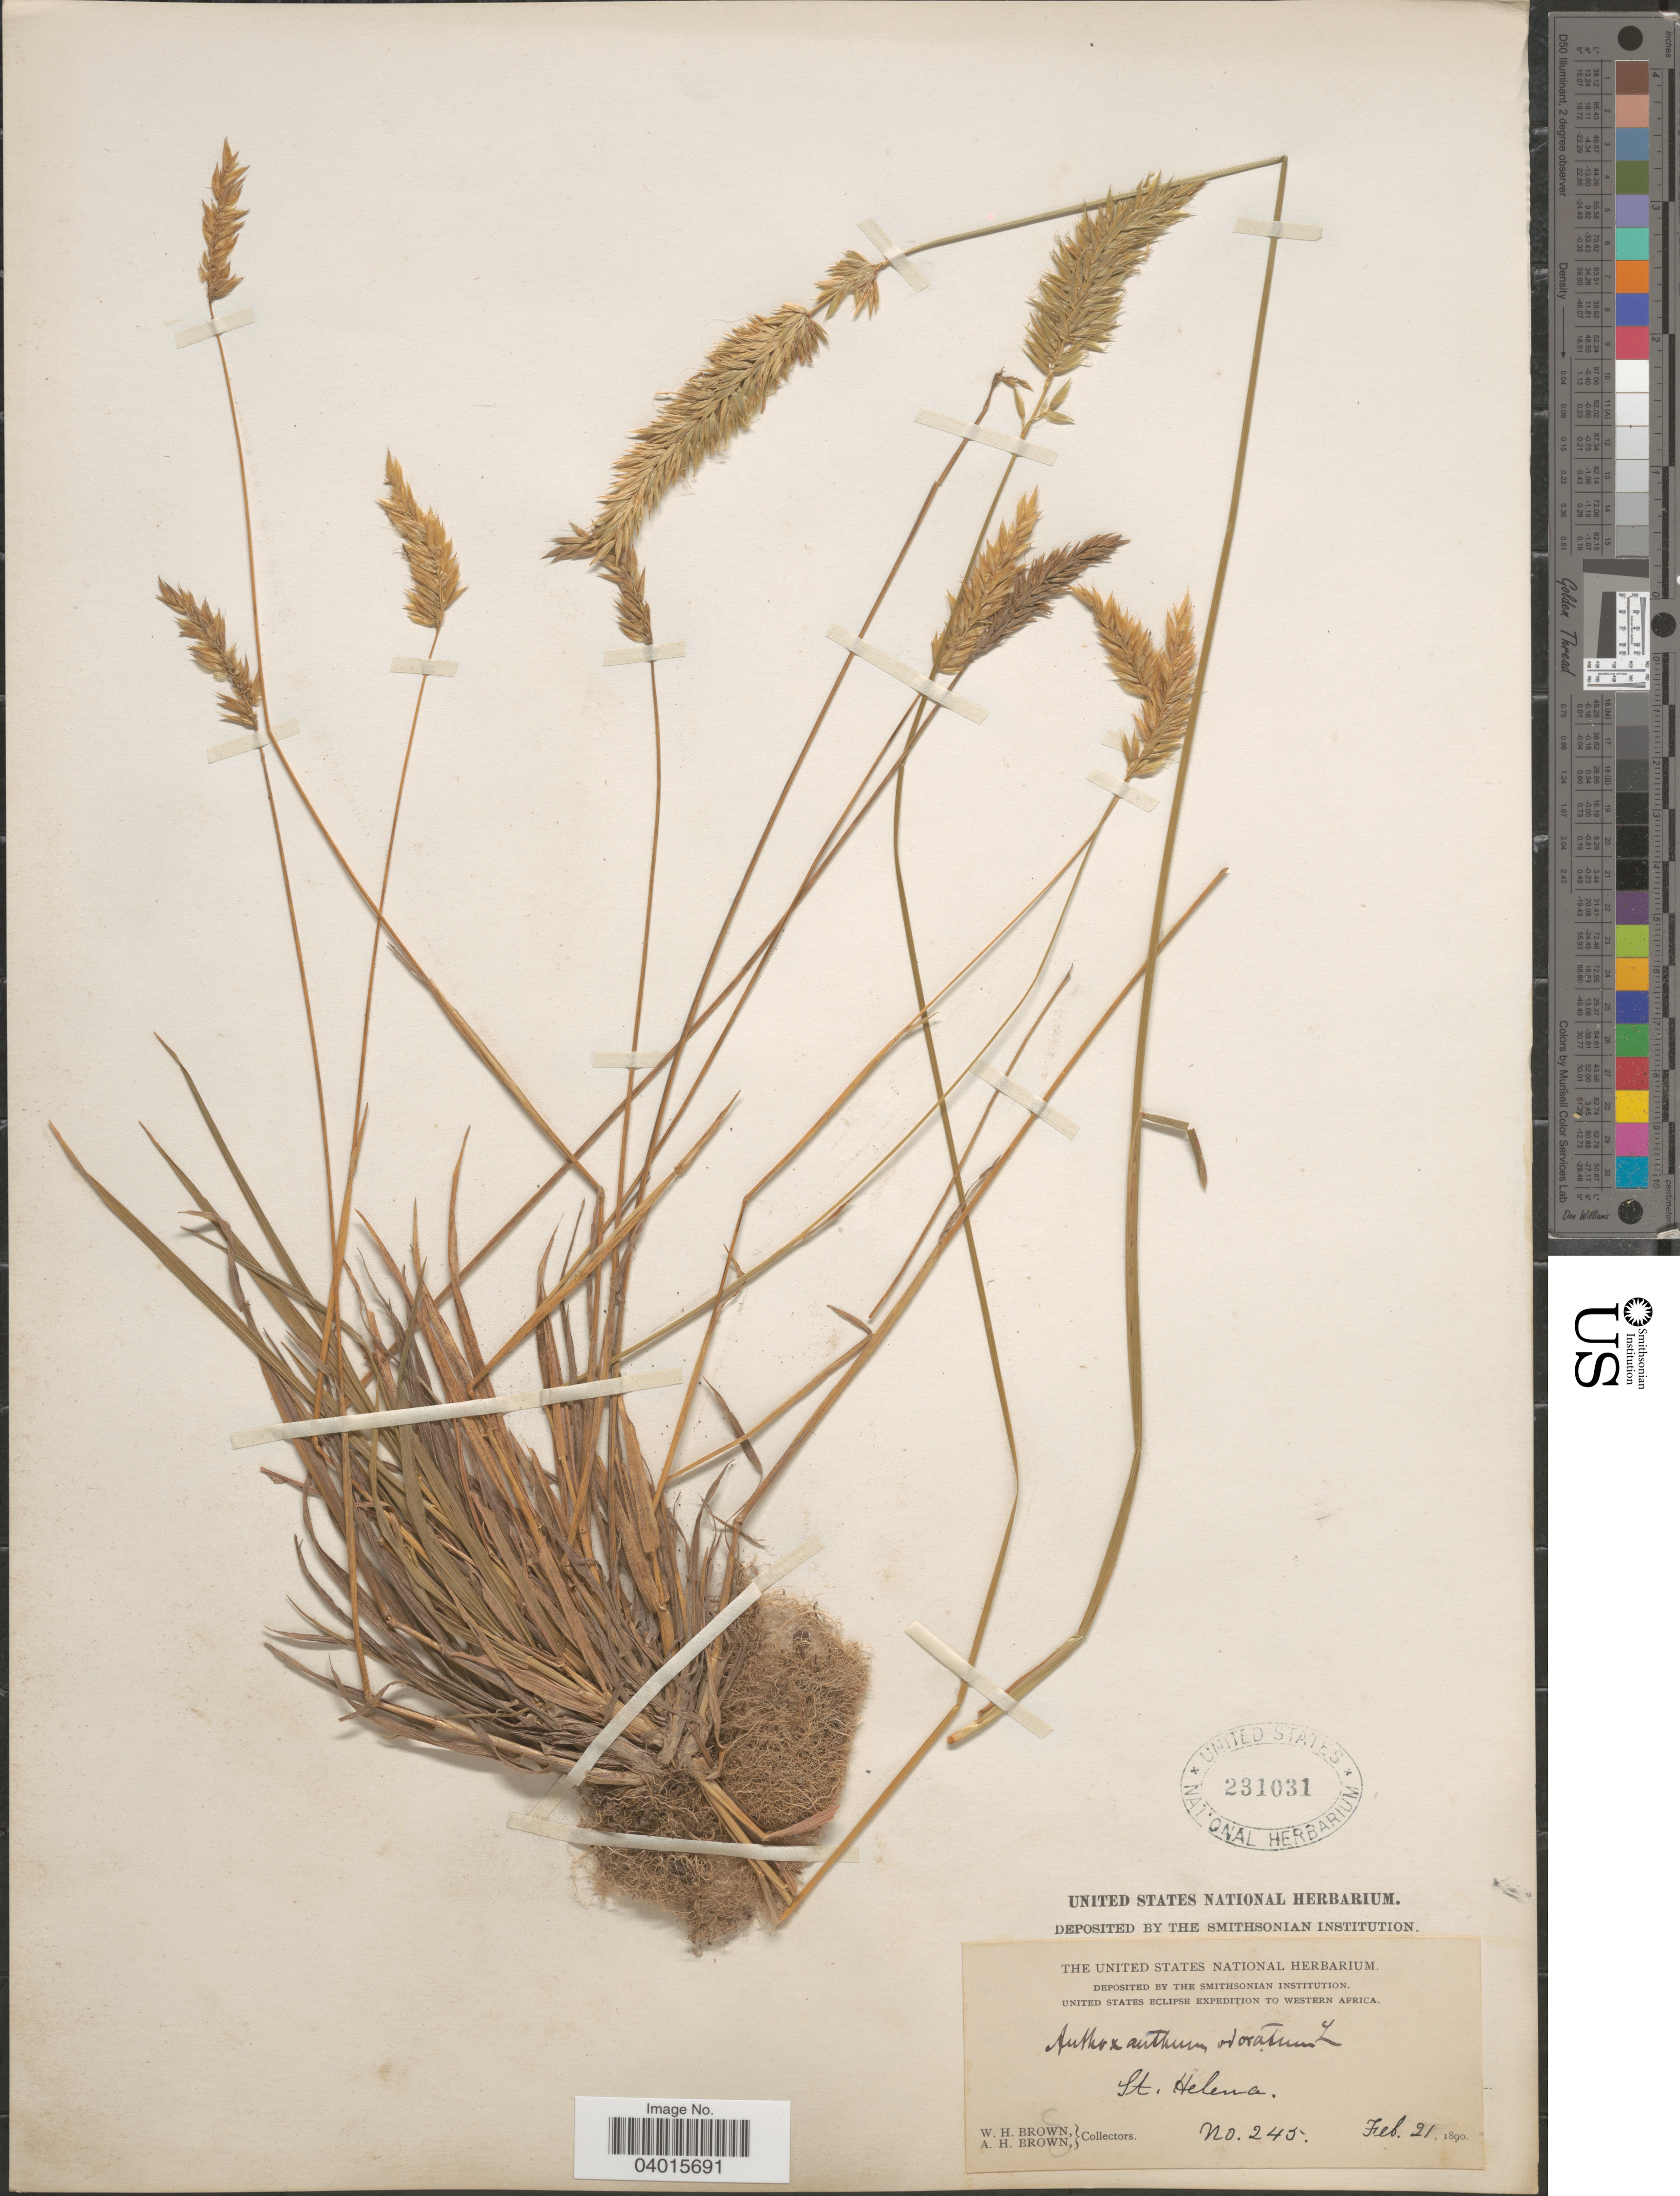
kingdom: Plantae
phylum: Tracheophyta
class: Liliopsida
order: Poales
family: Poaceae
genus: Anthoxanthum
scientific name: Anthoxanthum odoratum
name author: L.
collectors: W. H. Brown & A. H. Brown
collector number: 245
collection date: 1890-02-21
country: St. Helena Islands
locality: St. Helena. Western Africa.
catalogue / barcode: US 231031